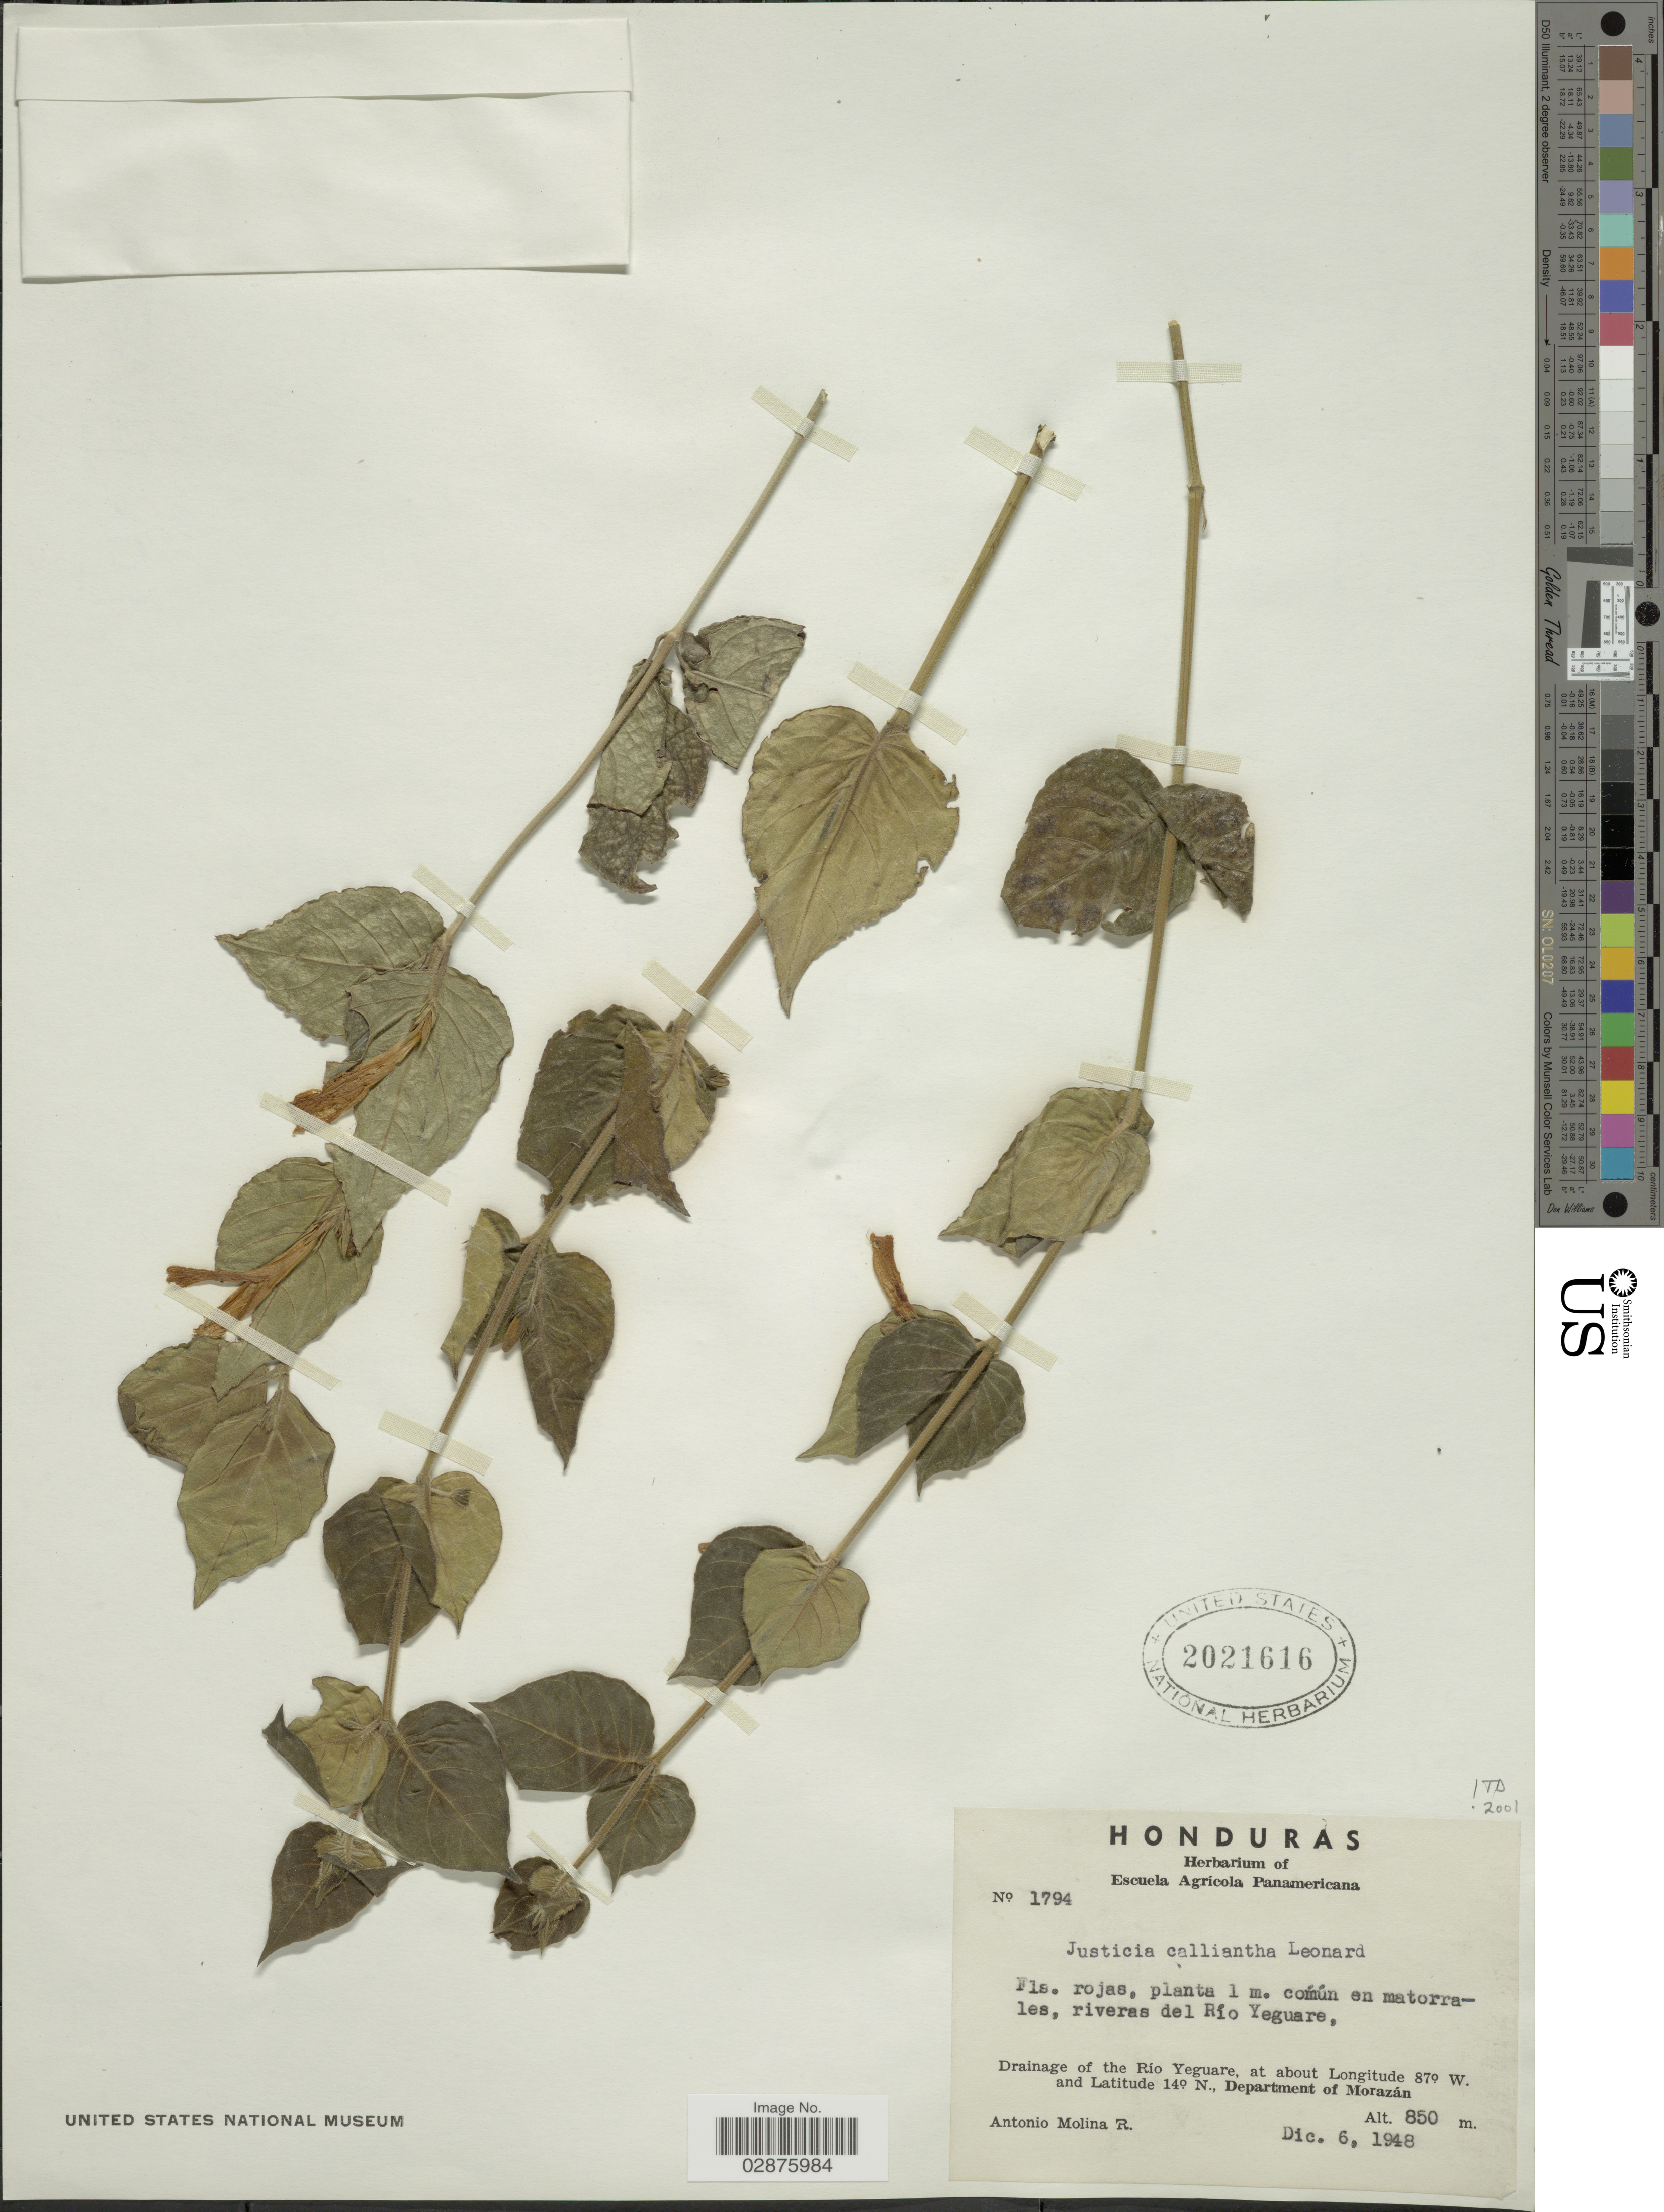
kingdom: Plantae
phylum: Tracheophyta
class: Magnoliopsida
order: Lamiales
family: Acanthaceae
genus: Justicia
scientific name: Justicia calliantha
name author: Leonard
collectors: A. Molina R.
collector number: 1794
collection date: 1948-12-06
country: Honduras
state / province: Fco. Morazán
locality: Común en matorrales, riveras del Río Yeguare, Drainage of the Río Yeguare, Department of Morazán.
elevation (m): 850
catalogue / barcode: US 2021616